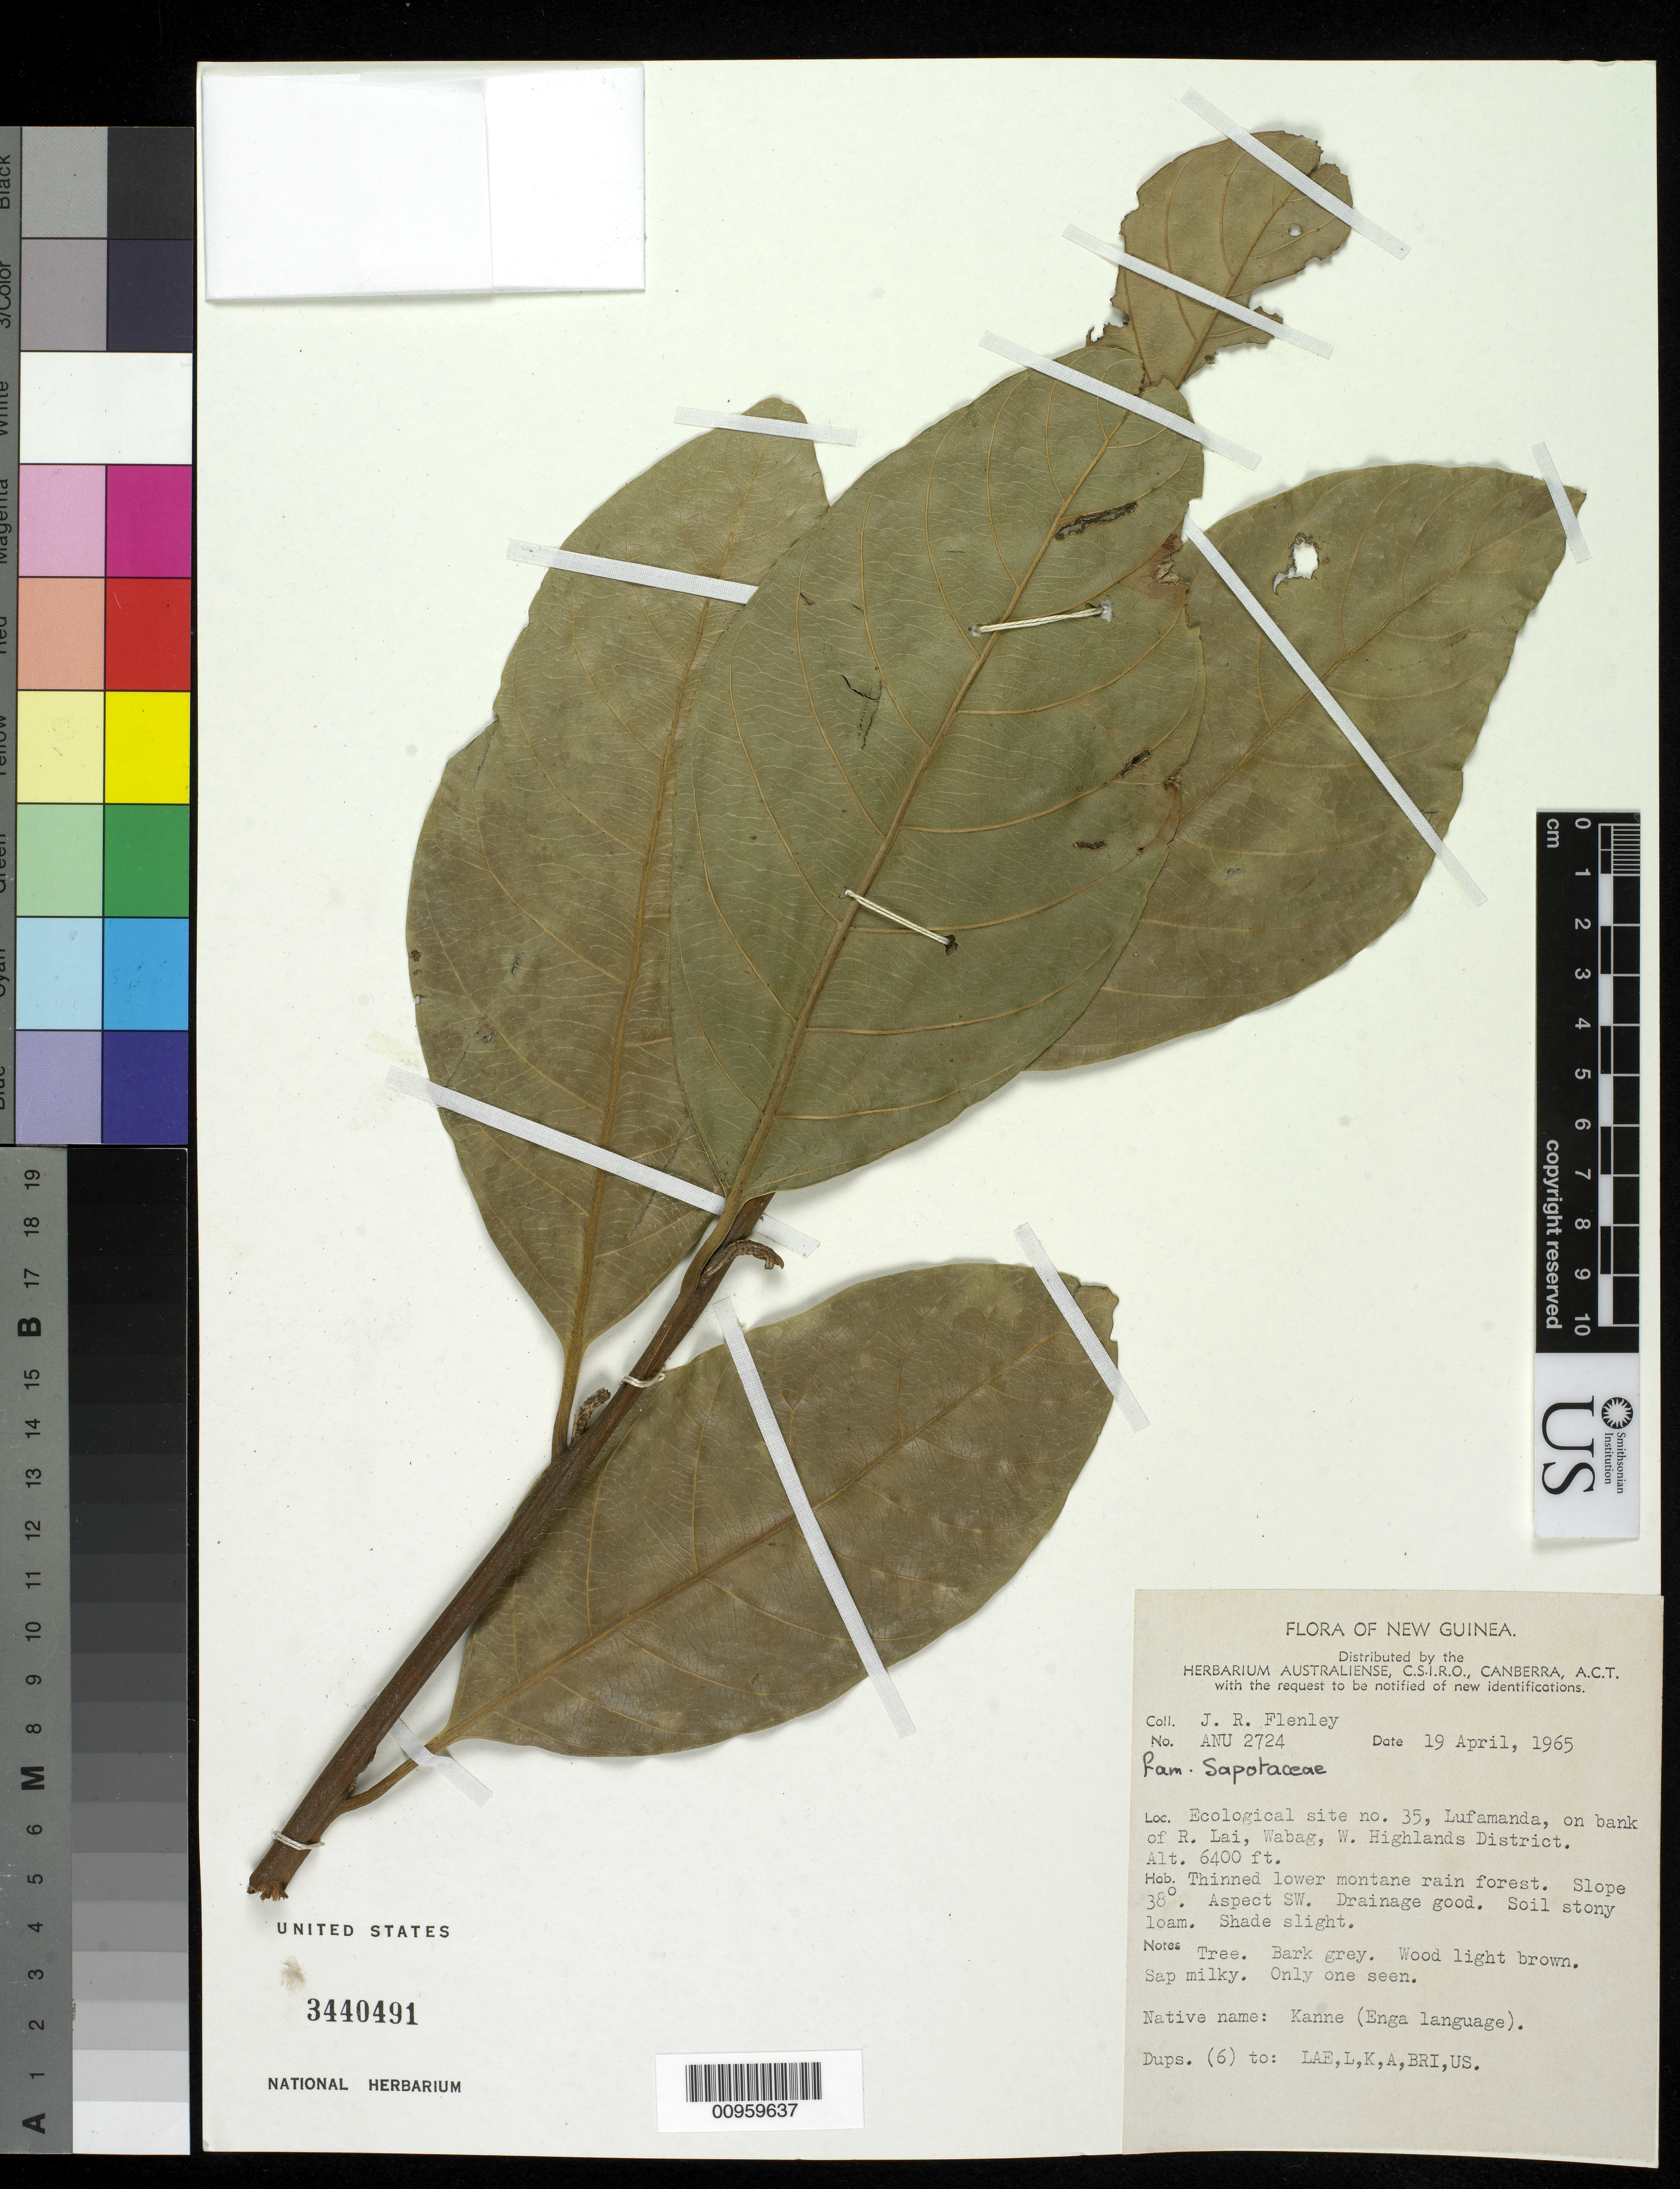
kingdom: Plantae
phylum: Tracheophyta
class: Magnoliopsida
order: Ericales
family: Sapotaceae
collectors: J. Flenley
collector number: ANU 2724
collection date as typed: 19 Apr 1965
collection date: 1965-04-19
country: Papua New Guinea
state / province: Enga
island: New Guinea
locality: Lufamanda on bank of R. Lai, Wabag, W. Highlands District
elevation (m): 1951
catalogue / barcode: US 3440491